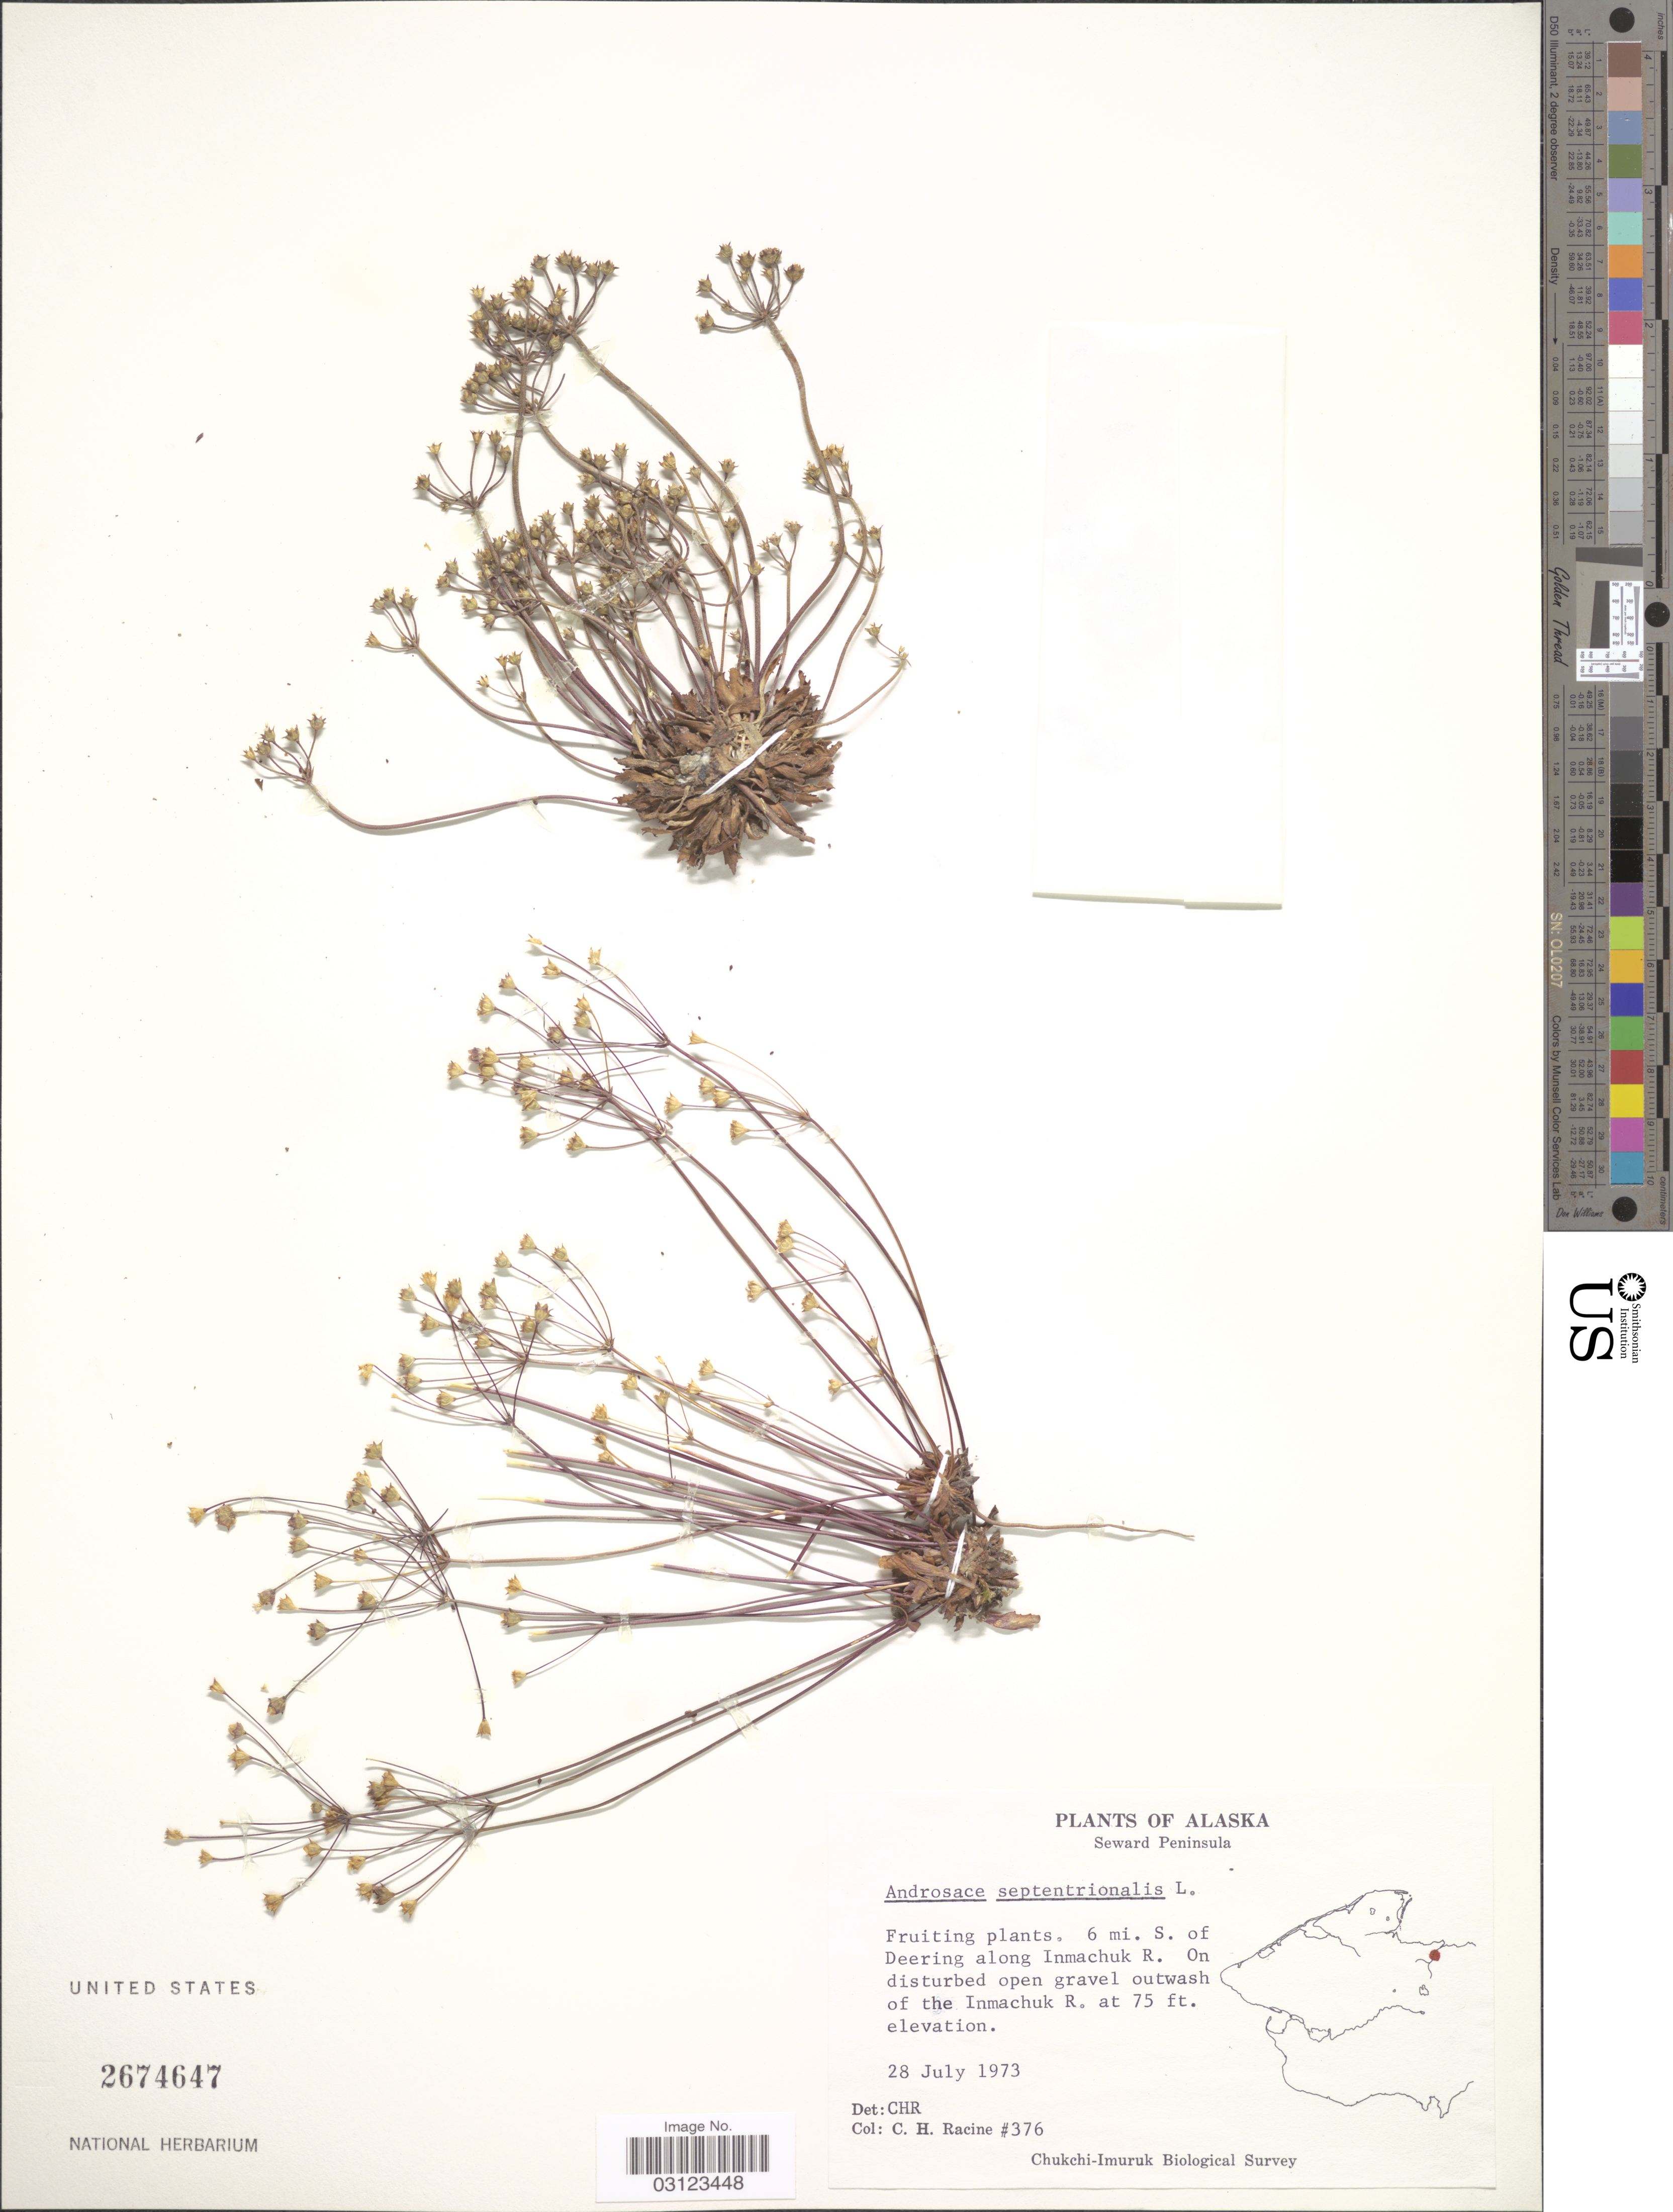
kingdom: Plantae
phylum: Tracheophyta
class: Magnoliopsida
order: Ericales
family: Primulaceae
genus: Androsace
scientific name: Androsace septentrionalis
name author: L.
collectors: C. Racine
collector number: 376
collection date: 1973-07-28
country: United States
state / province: Alaska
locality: Seward Peninsula. 6 mi. S. of Deering along Inmachuk R. On disturbed open gravel outwash of the Inmachuk R.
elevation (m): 23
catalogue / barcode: US 2674647